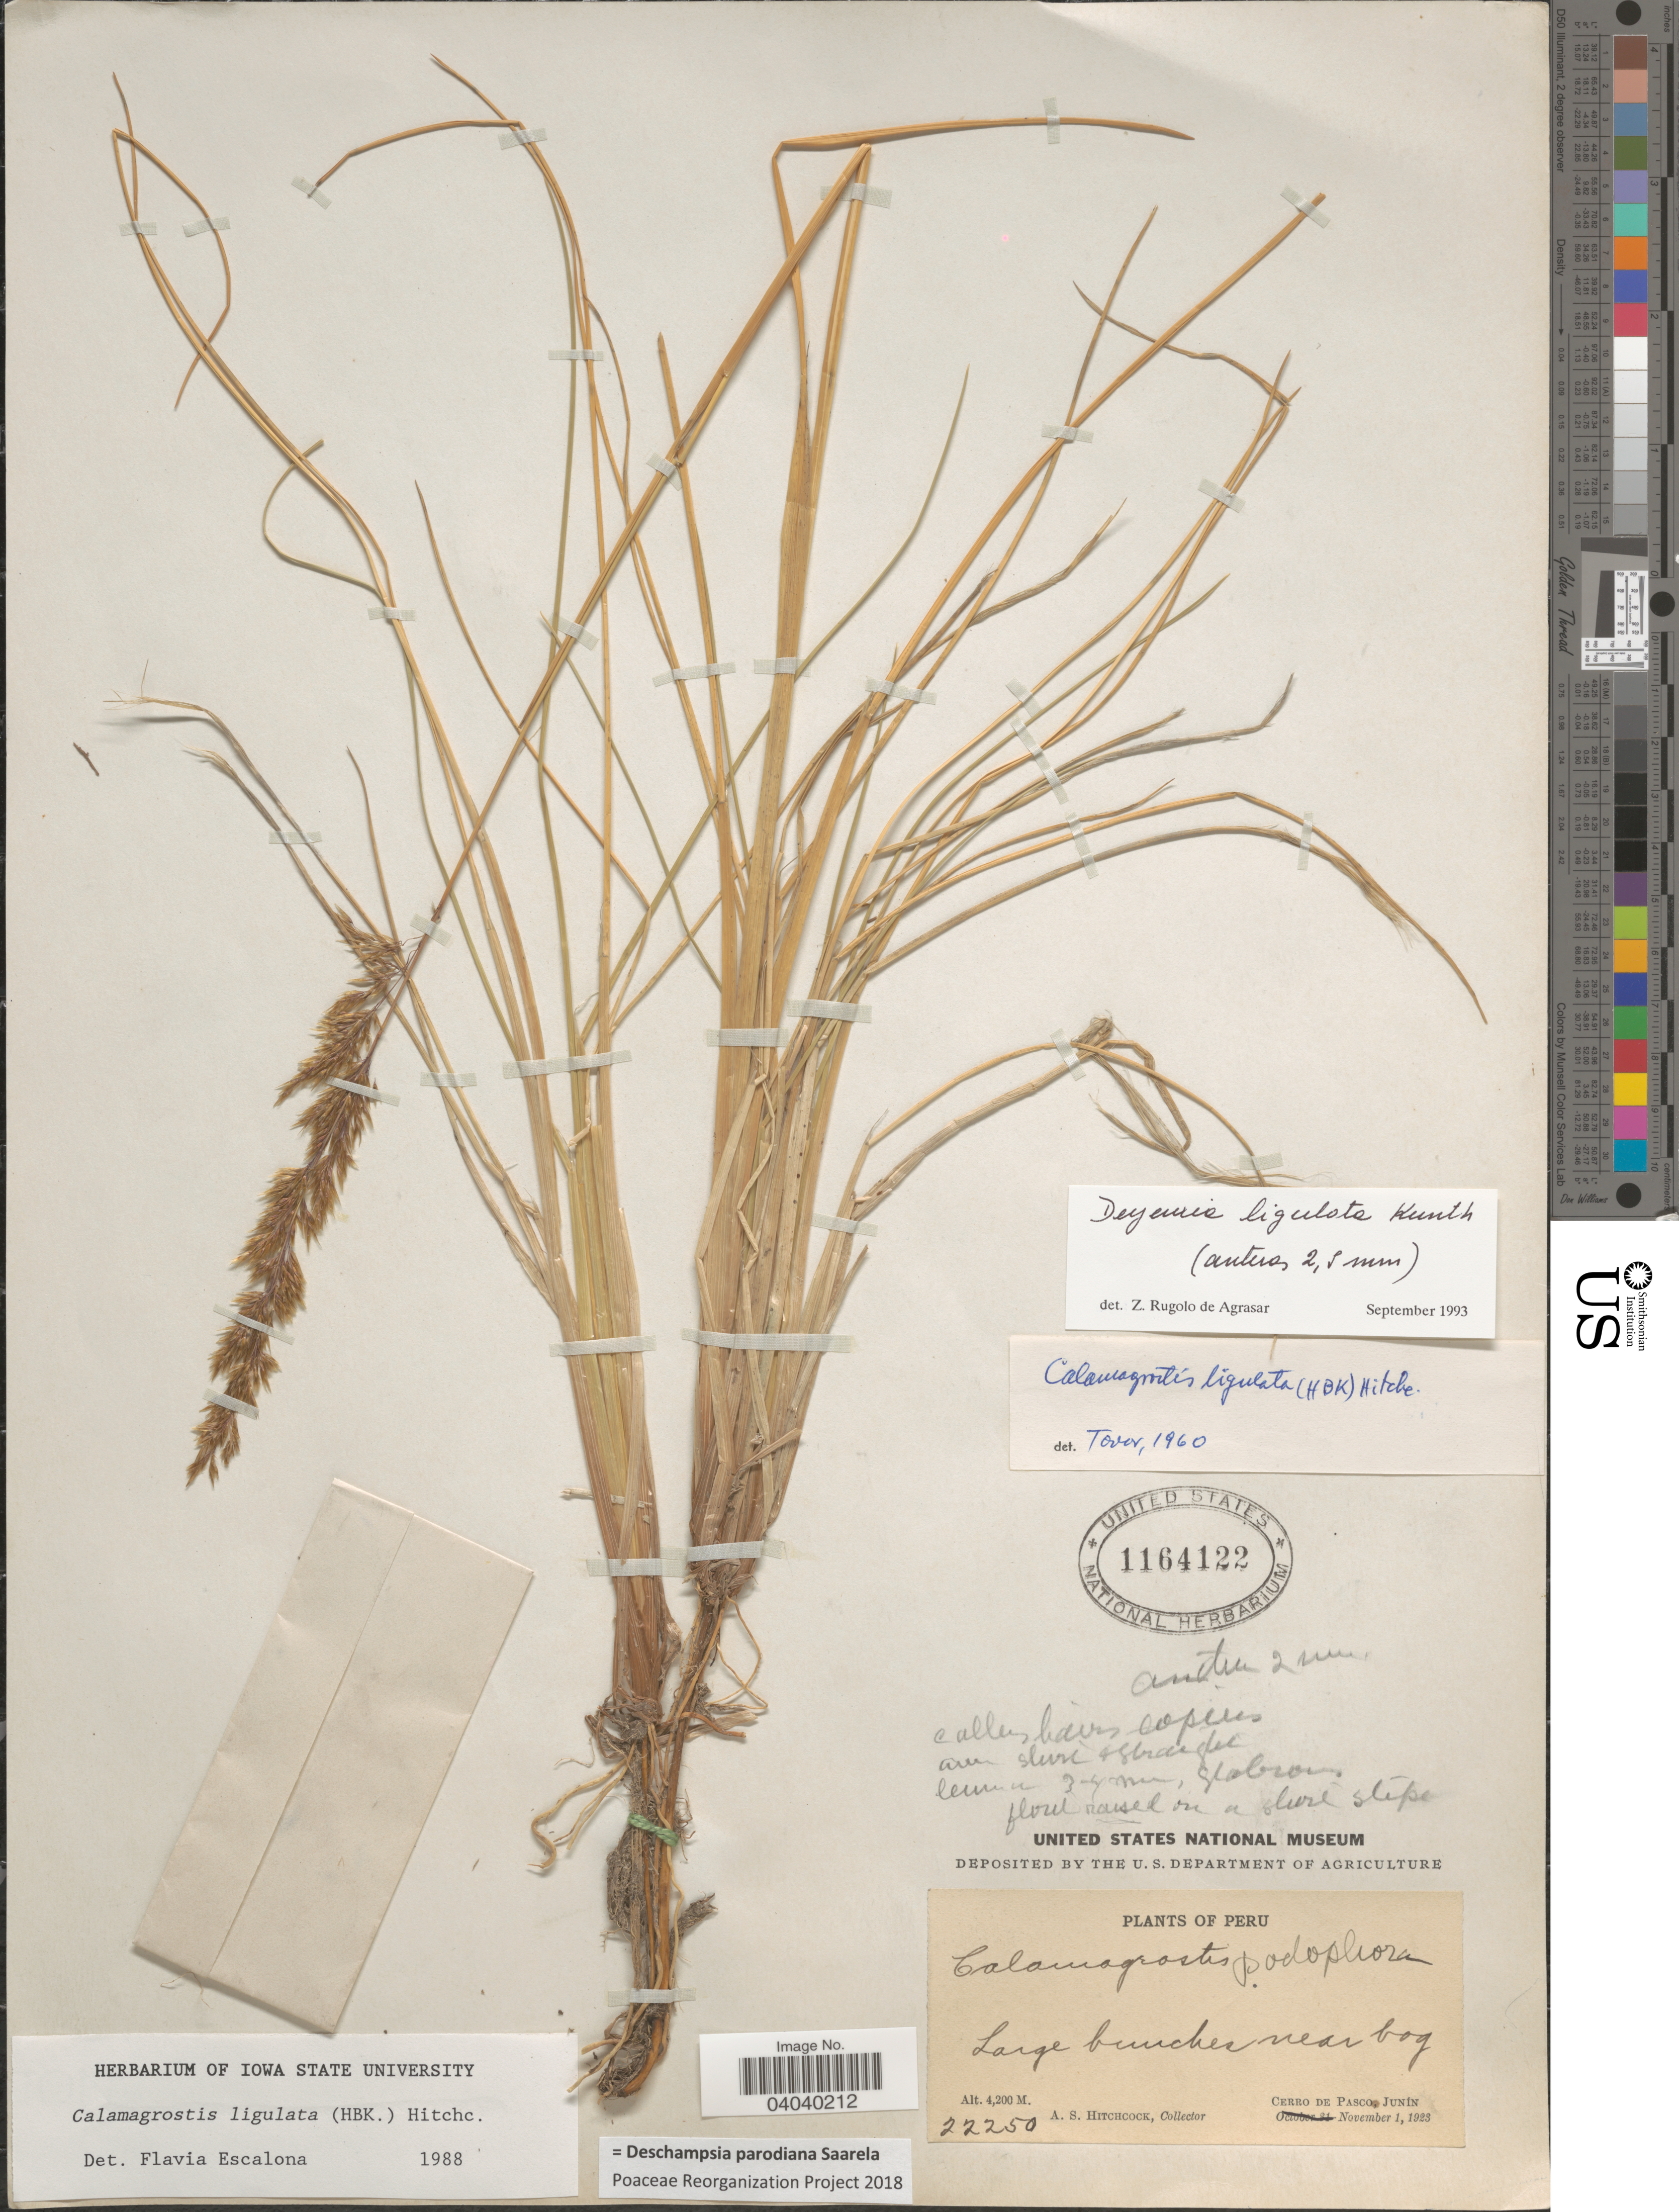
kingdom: Plantae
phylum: Tracheophyta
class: Liliopsida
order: Poales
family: Poaceae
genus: Deschampsia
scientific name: Deschampsia parodiana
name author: Saarela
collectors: A. S. Hitchcock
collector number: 2250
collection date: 1923-11-01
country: Peru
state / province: Junín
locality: Cerro de Pasco.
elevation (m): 4200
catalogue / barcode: US 1164122